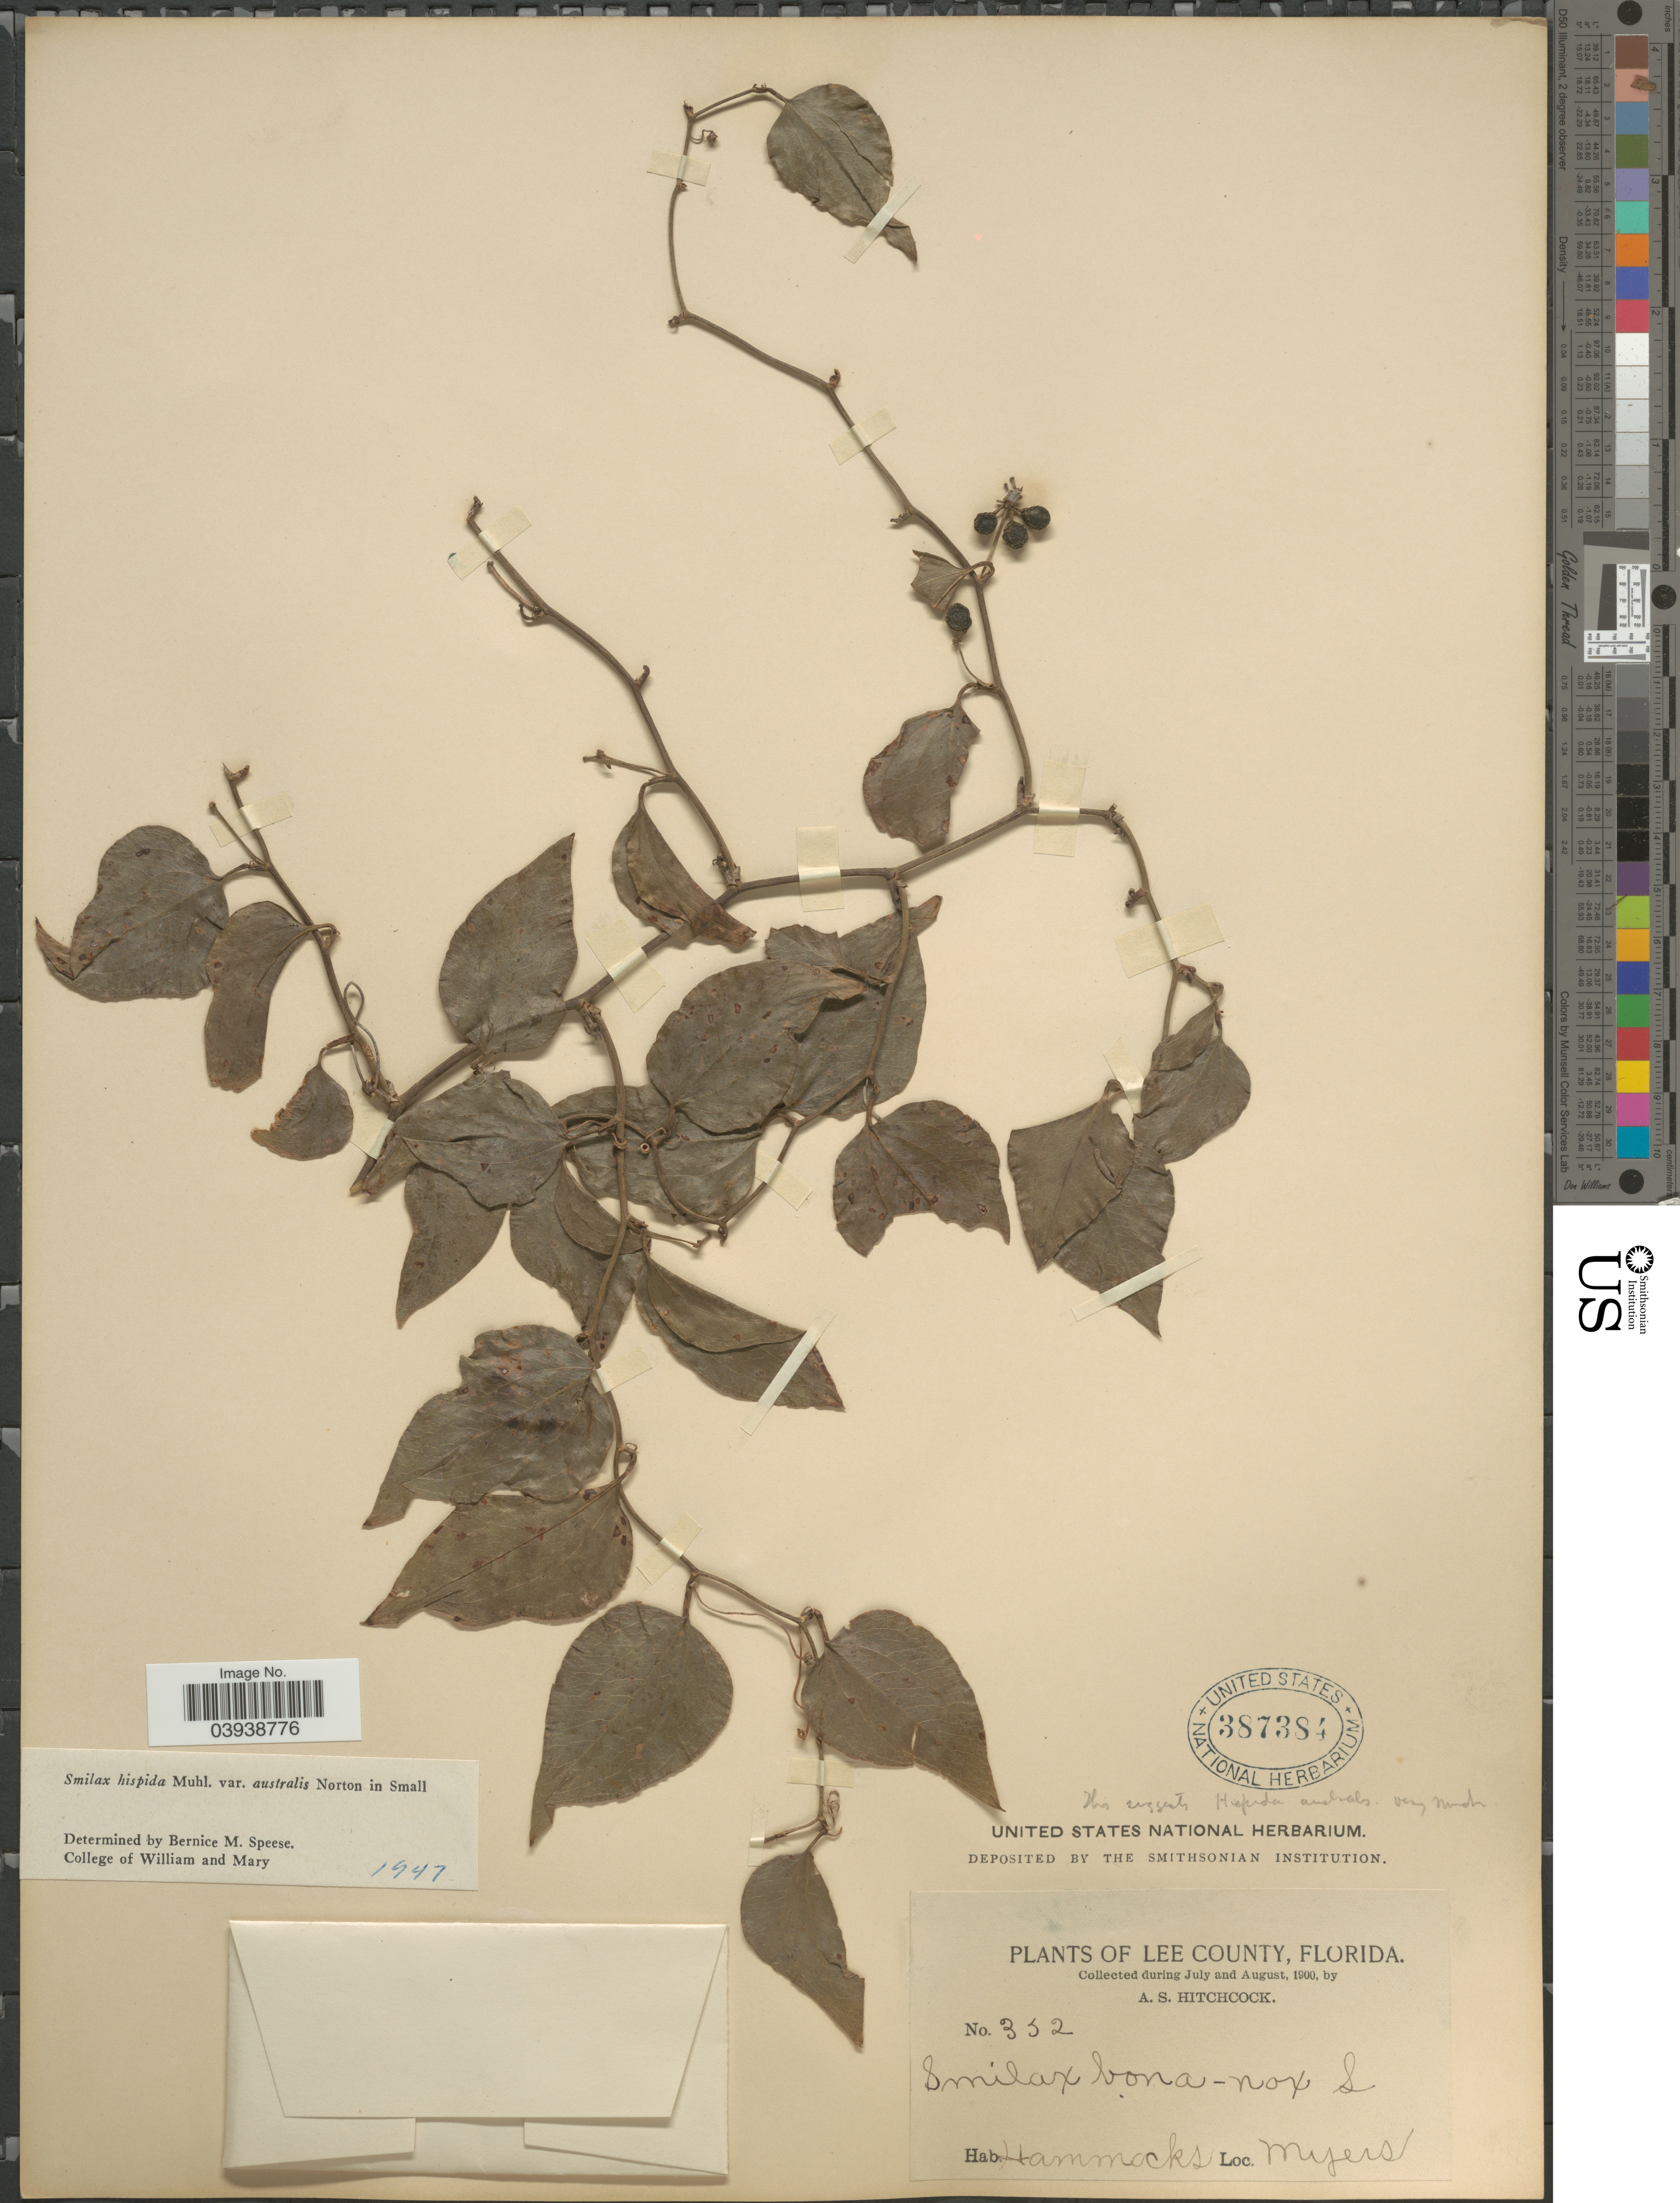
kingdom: Plantae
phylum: Tracheophyta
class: Liliopsida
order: Liliales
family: Smilacaceae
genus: Smilax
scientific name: Smilax hispida var. australis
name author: Small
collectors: A. S. Hitchcock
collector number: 352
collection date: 1900-07/1900-08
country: United States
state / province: Florida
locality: Lee County. Myers.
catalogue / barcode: US 387384